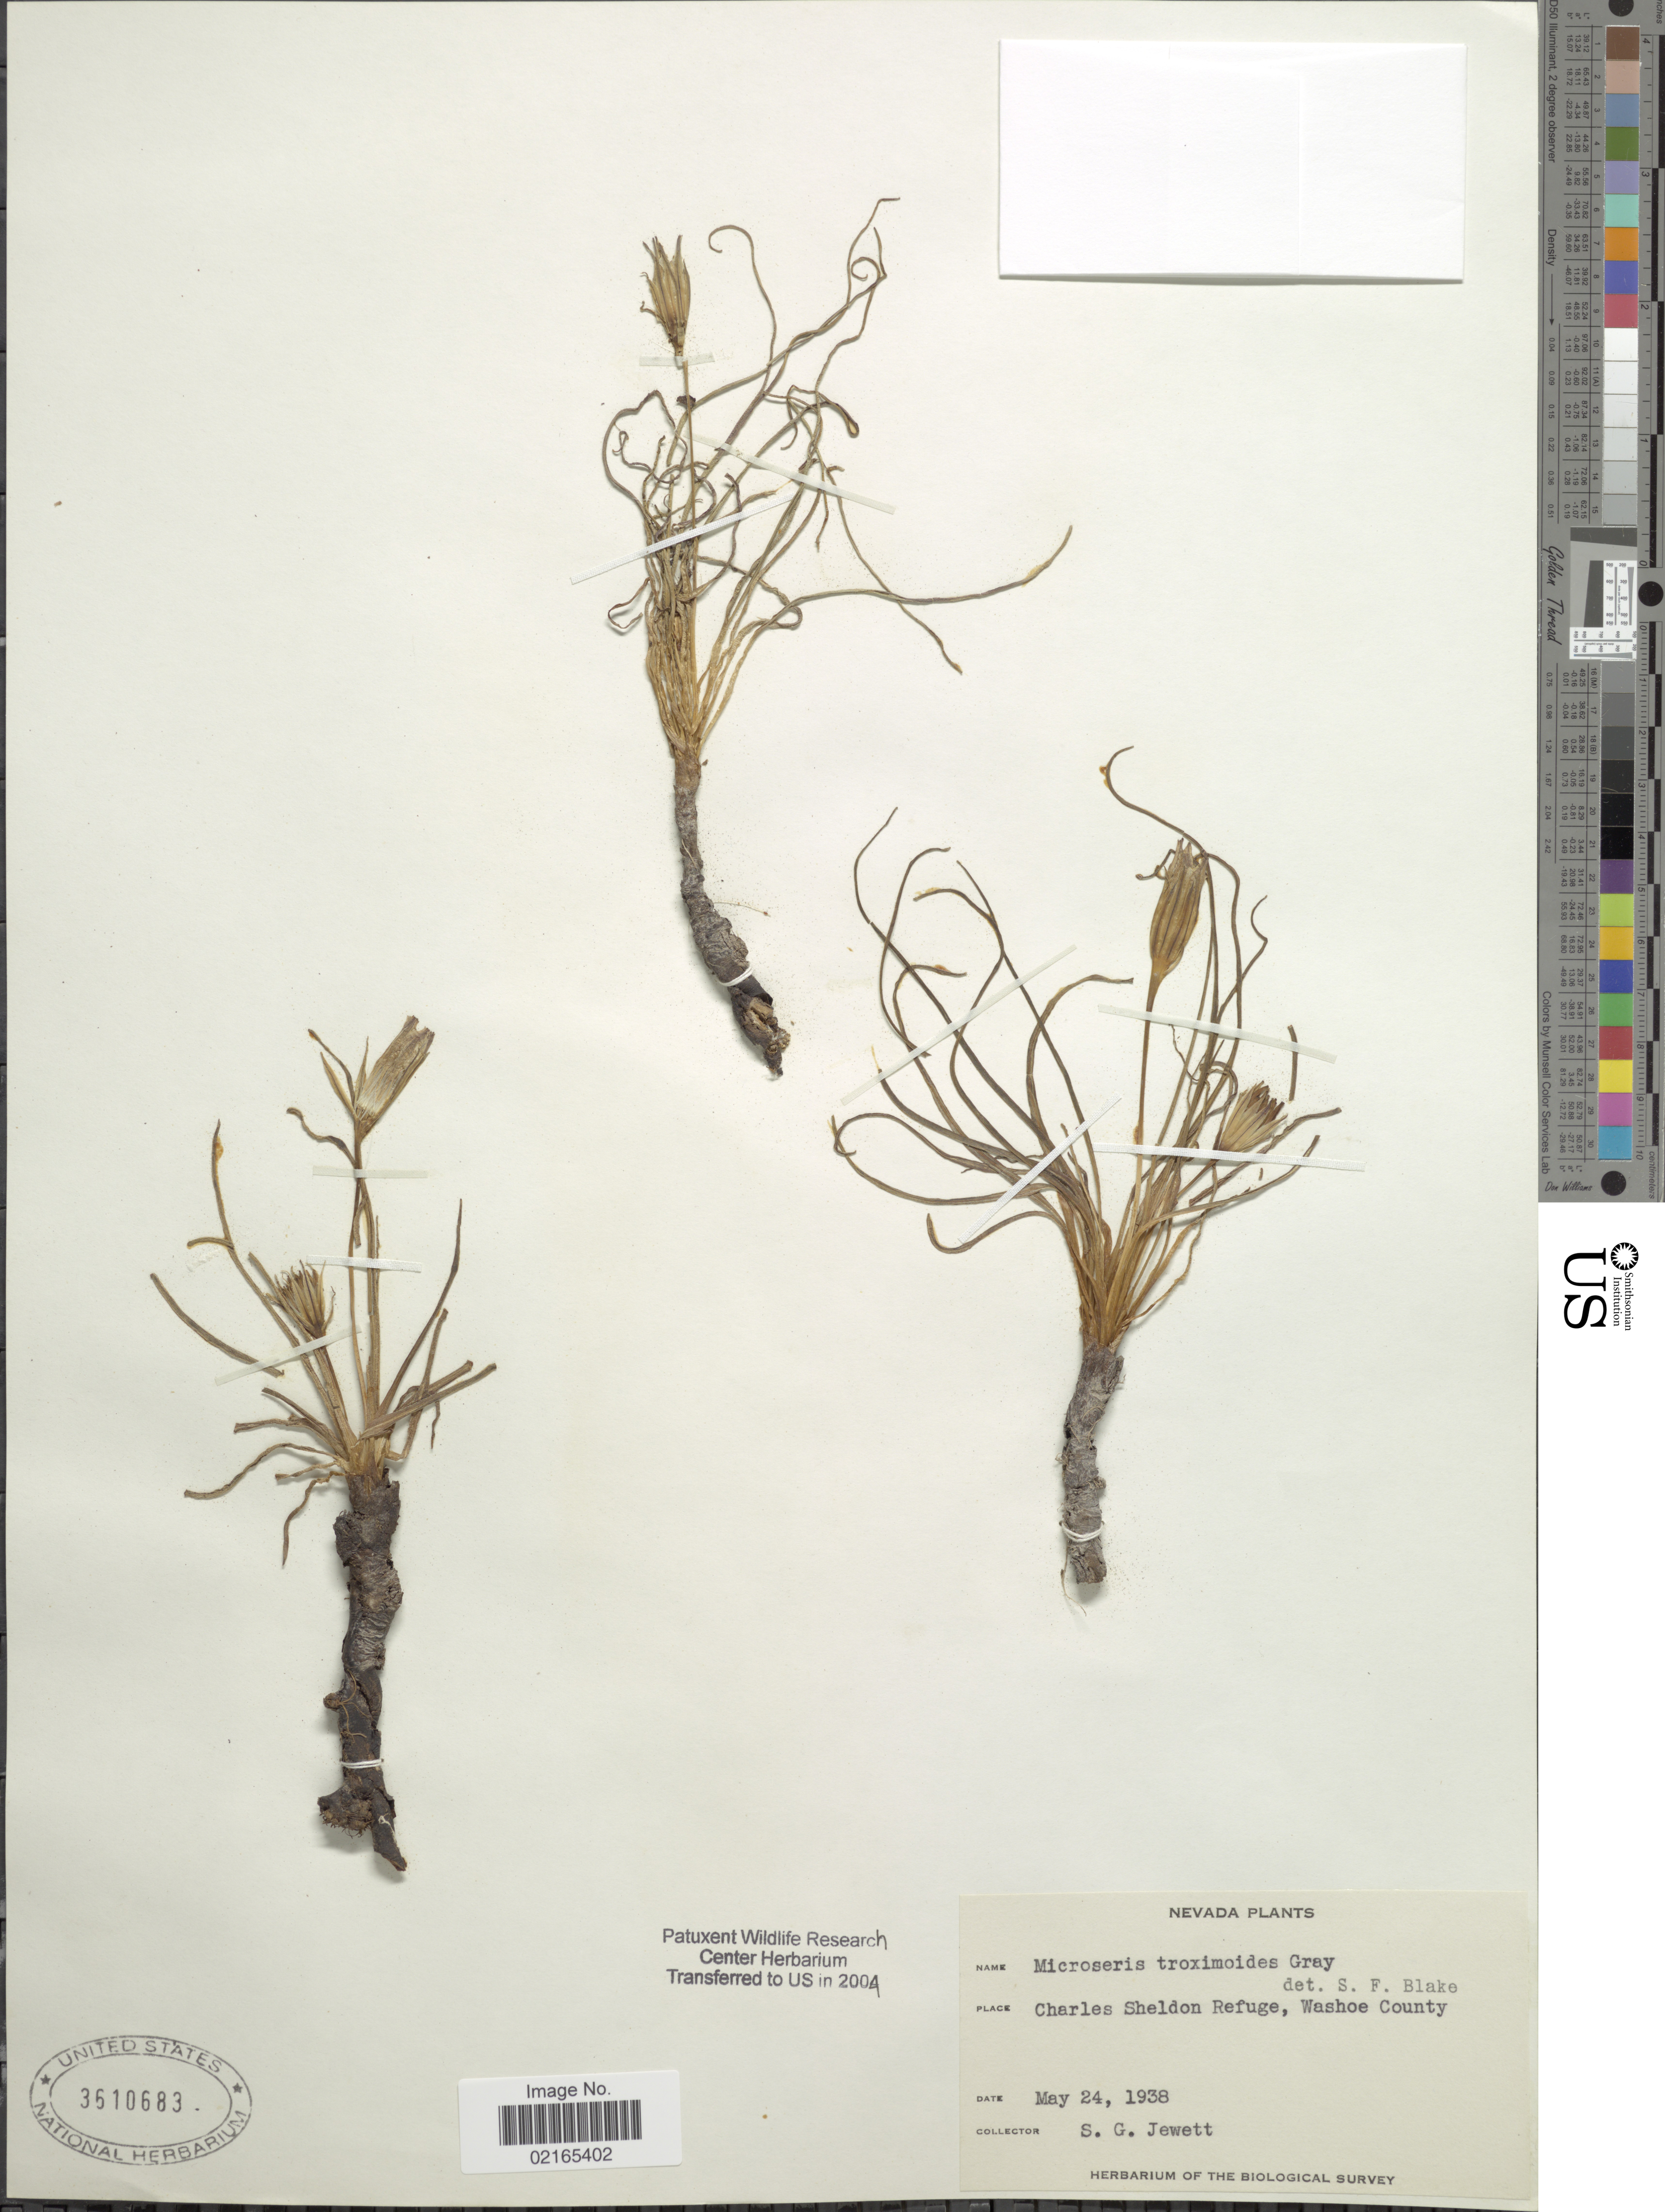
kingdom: Plantae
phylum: Tracheophyta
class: Magnoliopsida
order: Asterales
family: Asteraceae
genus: Nothocalais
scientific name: Nothocalais troximoides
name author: (A. Gray) Greene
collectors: S. Jewett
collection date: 1938-05-24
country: United States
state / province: Nevada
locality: Charles Sheldon Refuge, Washoe County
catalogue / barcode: US 3610683